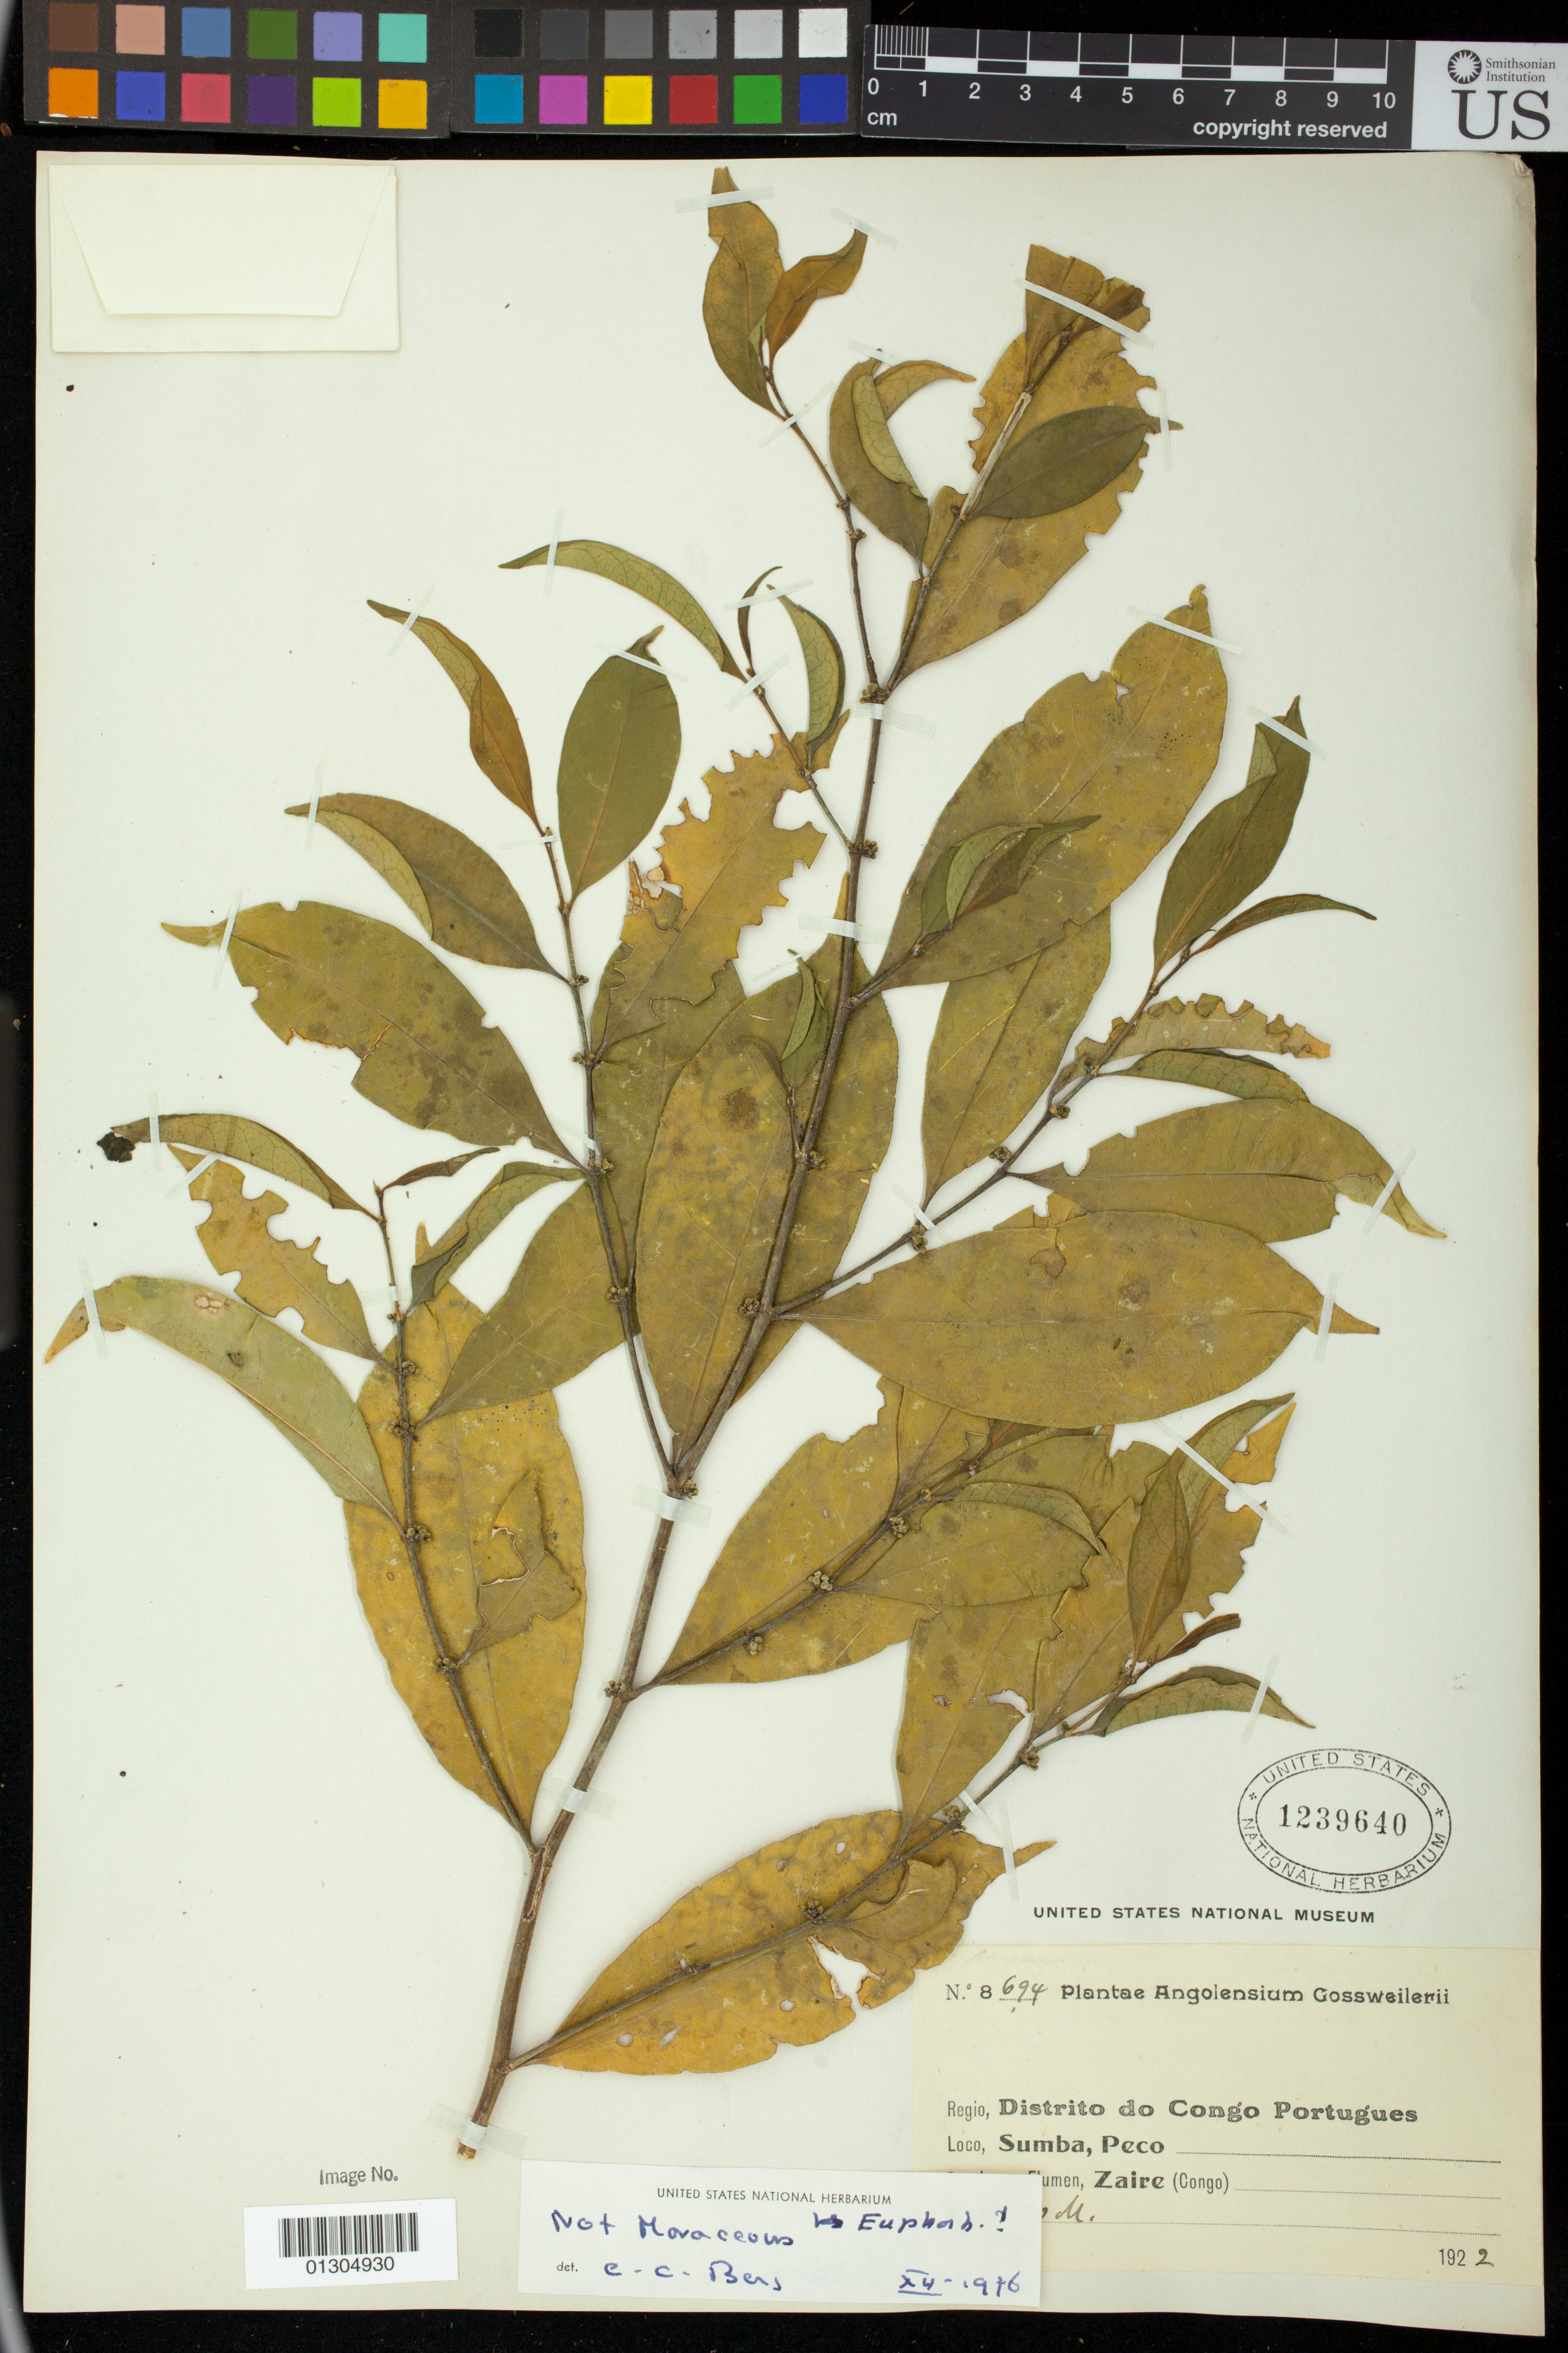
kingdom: Plantae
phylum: Tracheophyta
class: Magnoliopsida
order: Malpighiales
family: Euphorbiaceae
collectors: J. Gossweiler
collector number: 694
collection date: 1922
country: Angola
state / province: Zaire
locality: Distrito do Congo Portugues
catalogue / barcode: US 1239640